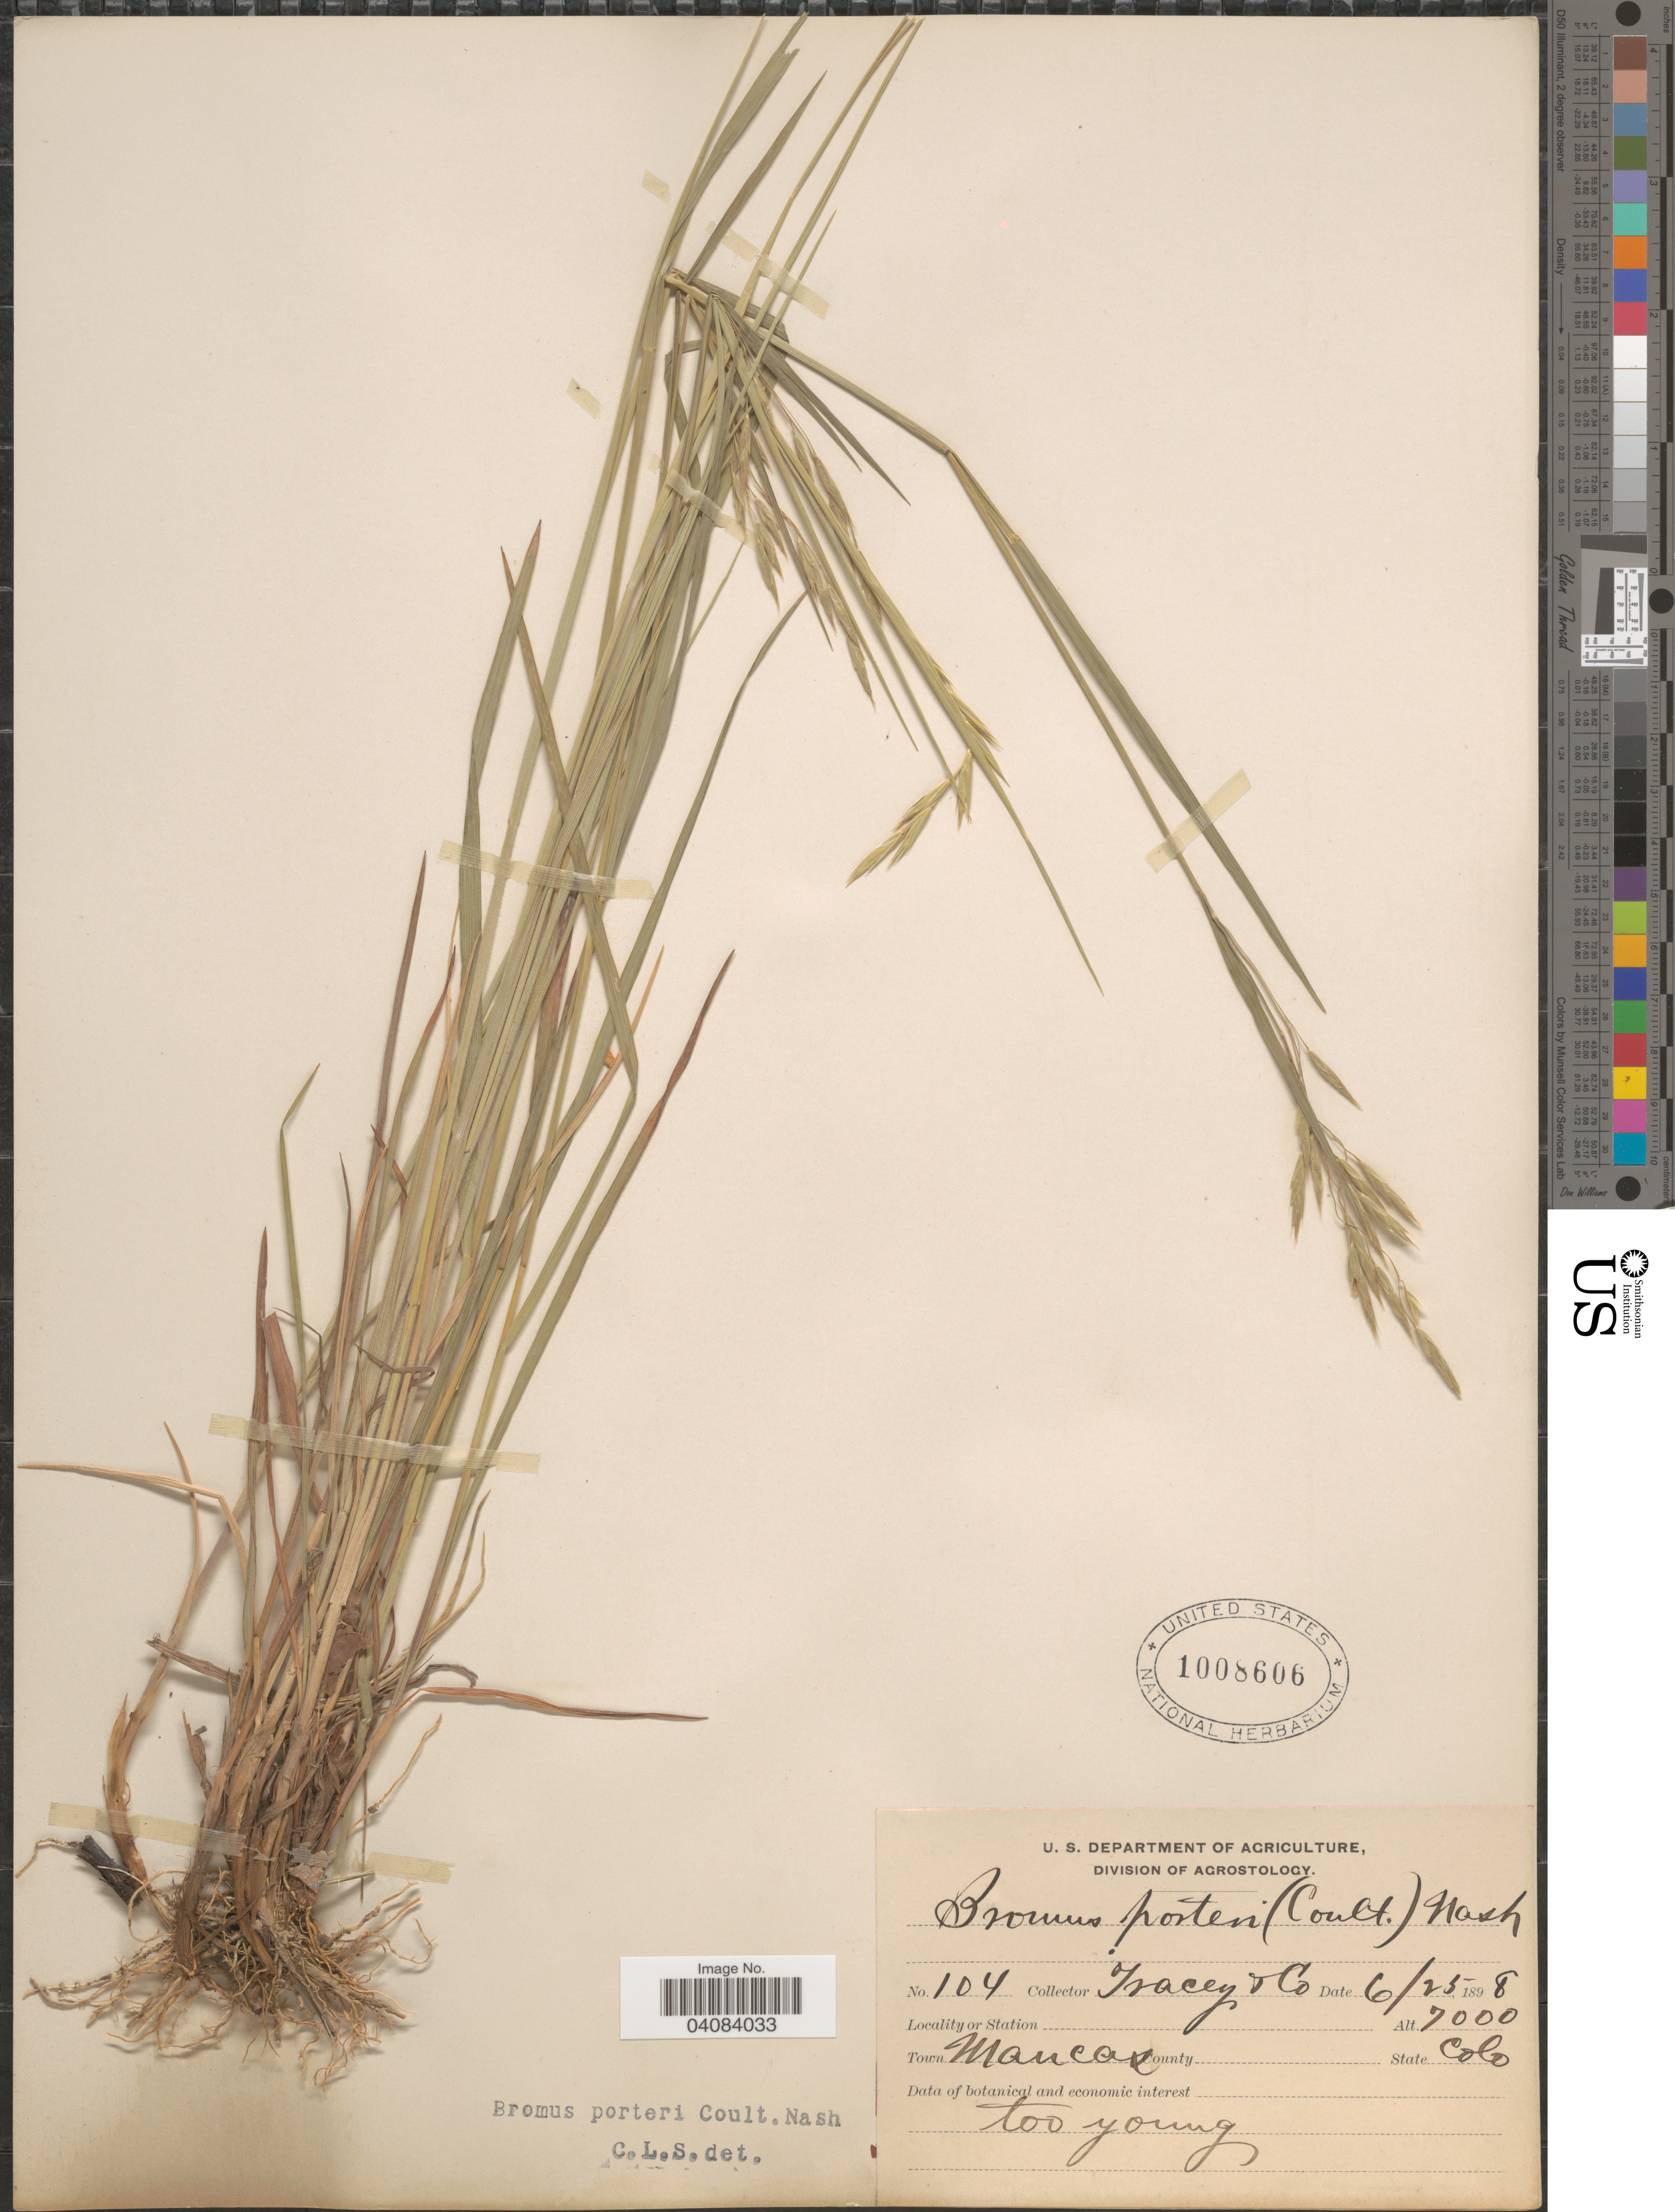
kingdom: Plantae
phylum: Tracheophyta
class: Liliopsida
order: Poales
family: Poaceae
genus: Bromus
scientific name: Bromus porteri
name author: (J.M. Coult.) Nash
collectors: Tracey & et al.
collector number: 104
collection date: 1898-06-25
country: United States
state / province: Colorado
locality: Town Mancas.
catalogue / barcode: US 1008606